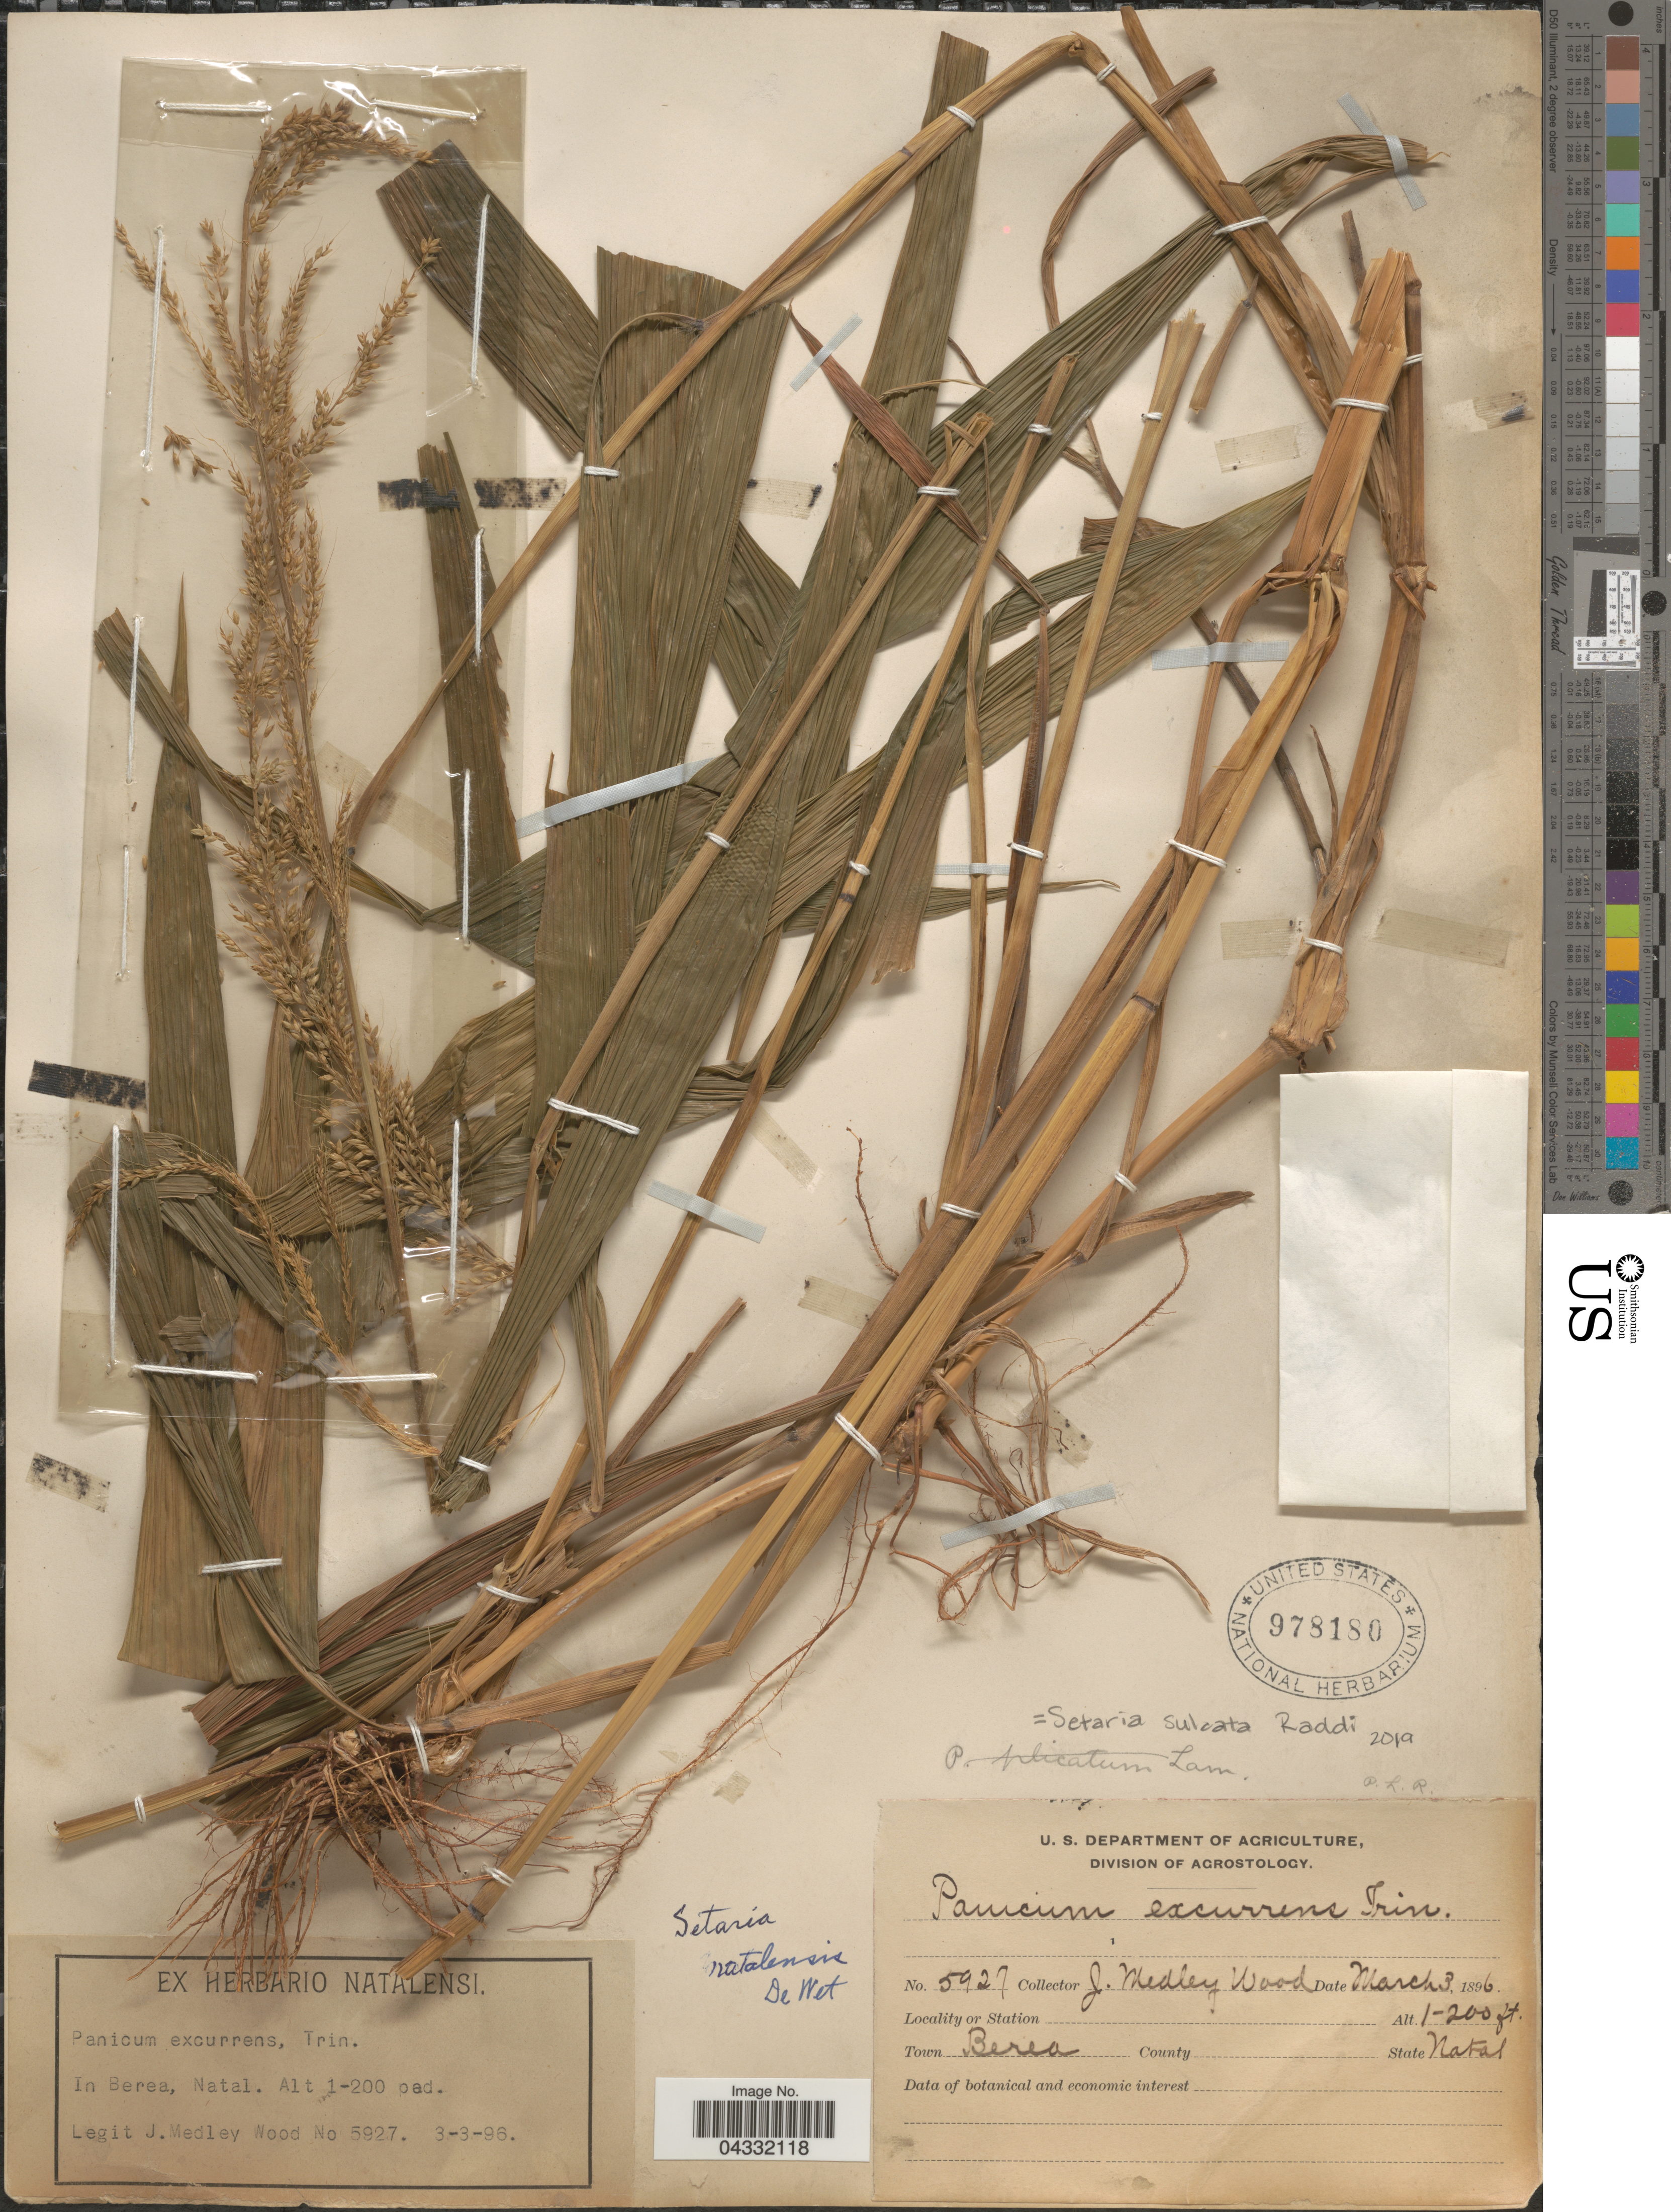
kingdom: Plantae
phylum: Tracheophyta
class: Liliopsida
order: Poales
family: Poaceae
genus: Setaria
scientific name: Setaria sulcata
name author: Raddi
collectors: J. M. Wood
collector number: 5927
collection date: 1896-03-03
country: South Africa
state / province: KwaZulu-Natal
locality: In Berea, Natal. Town Berea.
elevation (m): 30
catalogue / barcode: US 978180